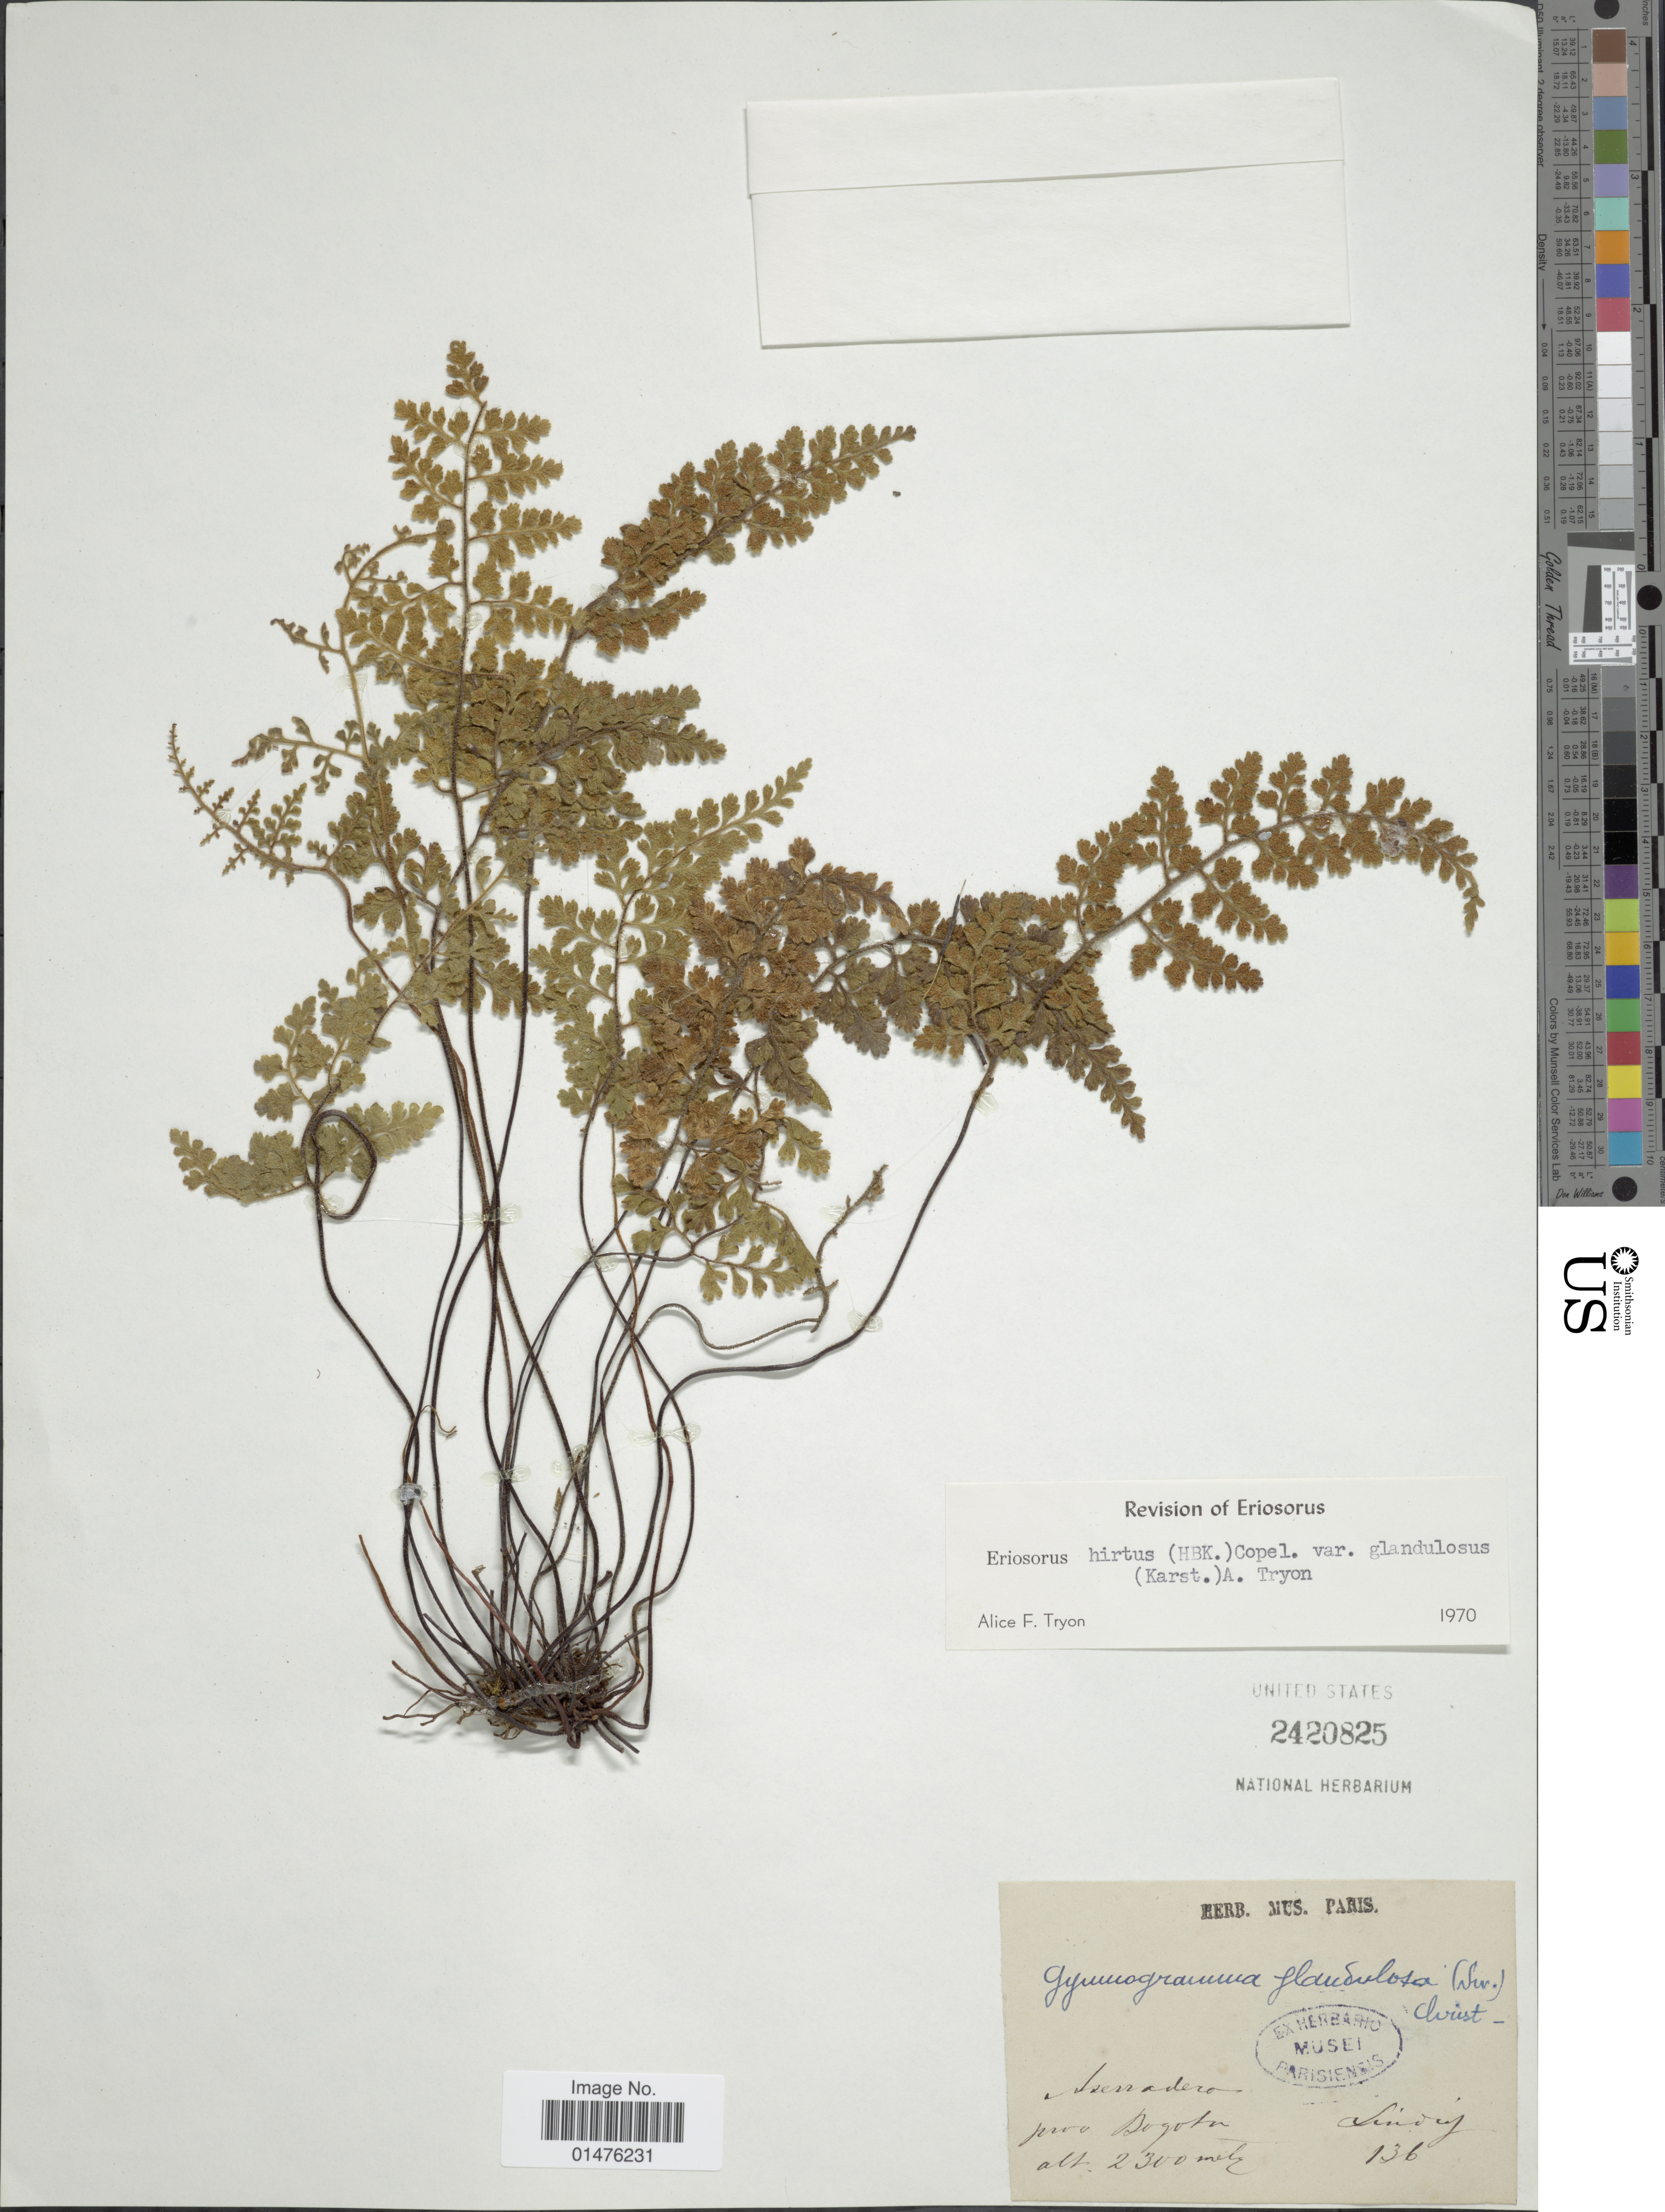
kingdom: Plantae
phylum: Tracheophyta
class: Polypodiopsida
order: Polypodiales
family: Pteridaceae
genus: Jamesonia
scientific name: Jamesonia hirta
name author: (Kunth) Christenh.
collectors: -. Lindig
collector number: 136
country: Colombia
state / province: Bogota D.C.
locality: Bogota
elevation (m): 2300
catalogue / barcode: US 2420825